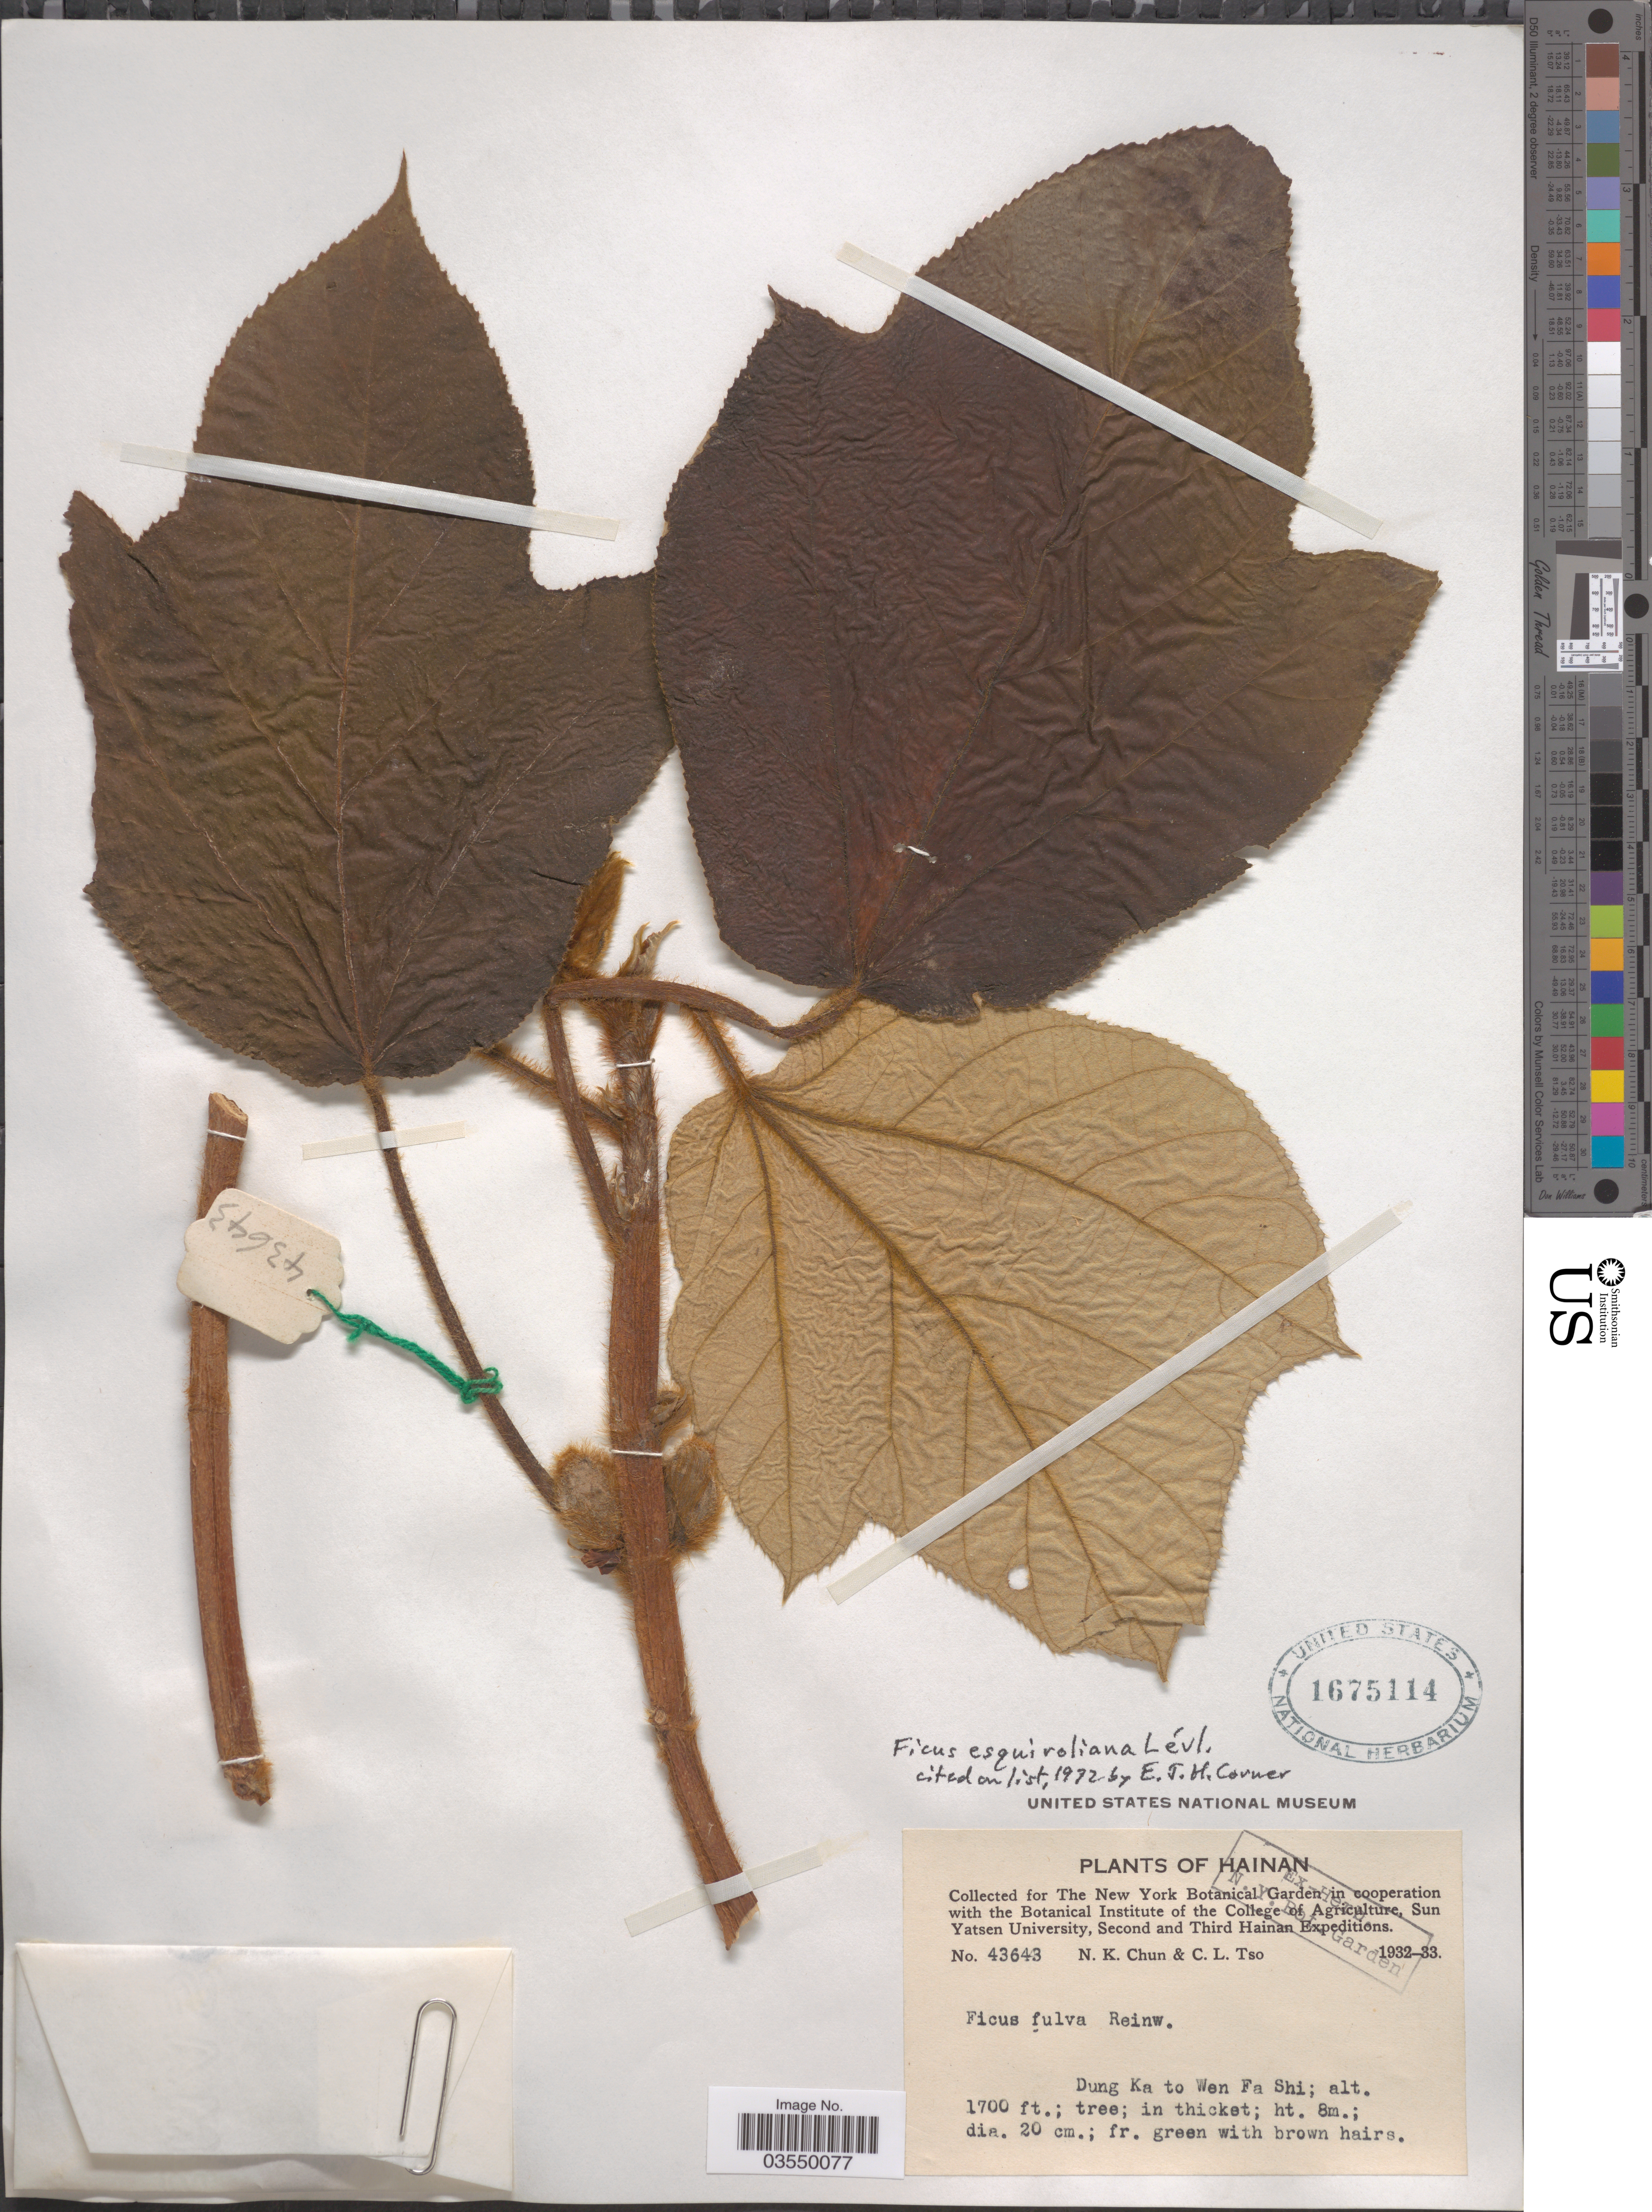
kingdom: Plantae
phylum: Tracheophyta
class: Magnoliopsida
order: Rosales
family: Moraceae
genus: Ficus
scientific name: Ficus esquiroliana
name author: H. Lév.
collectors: N. K. Chun & C. Tso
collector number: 43643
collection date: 1932/1933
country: China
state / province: Hainan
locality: Dung Ka to Wen Fa Shi.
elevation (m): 518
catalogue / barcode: US 1675114